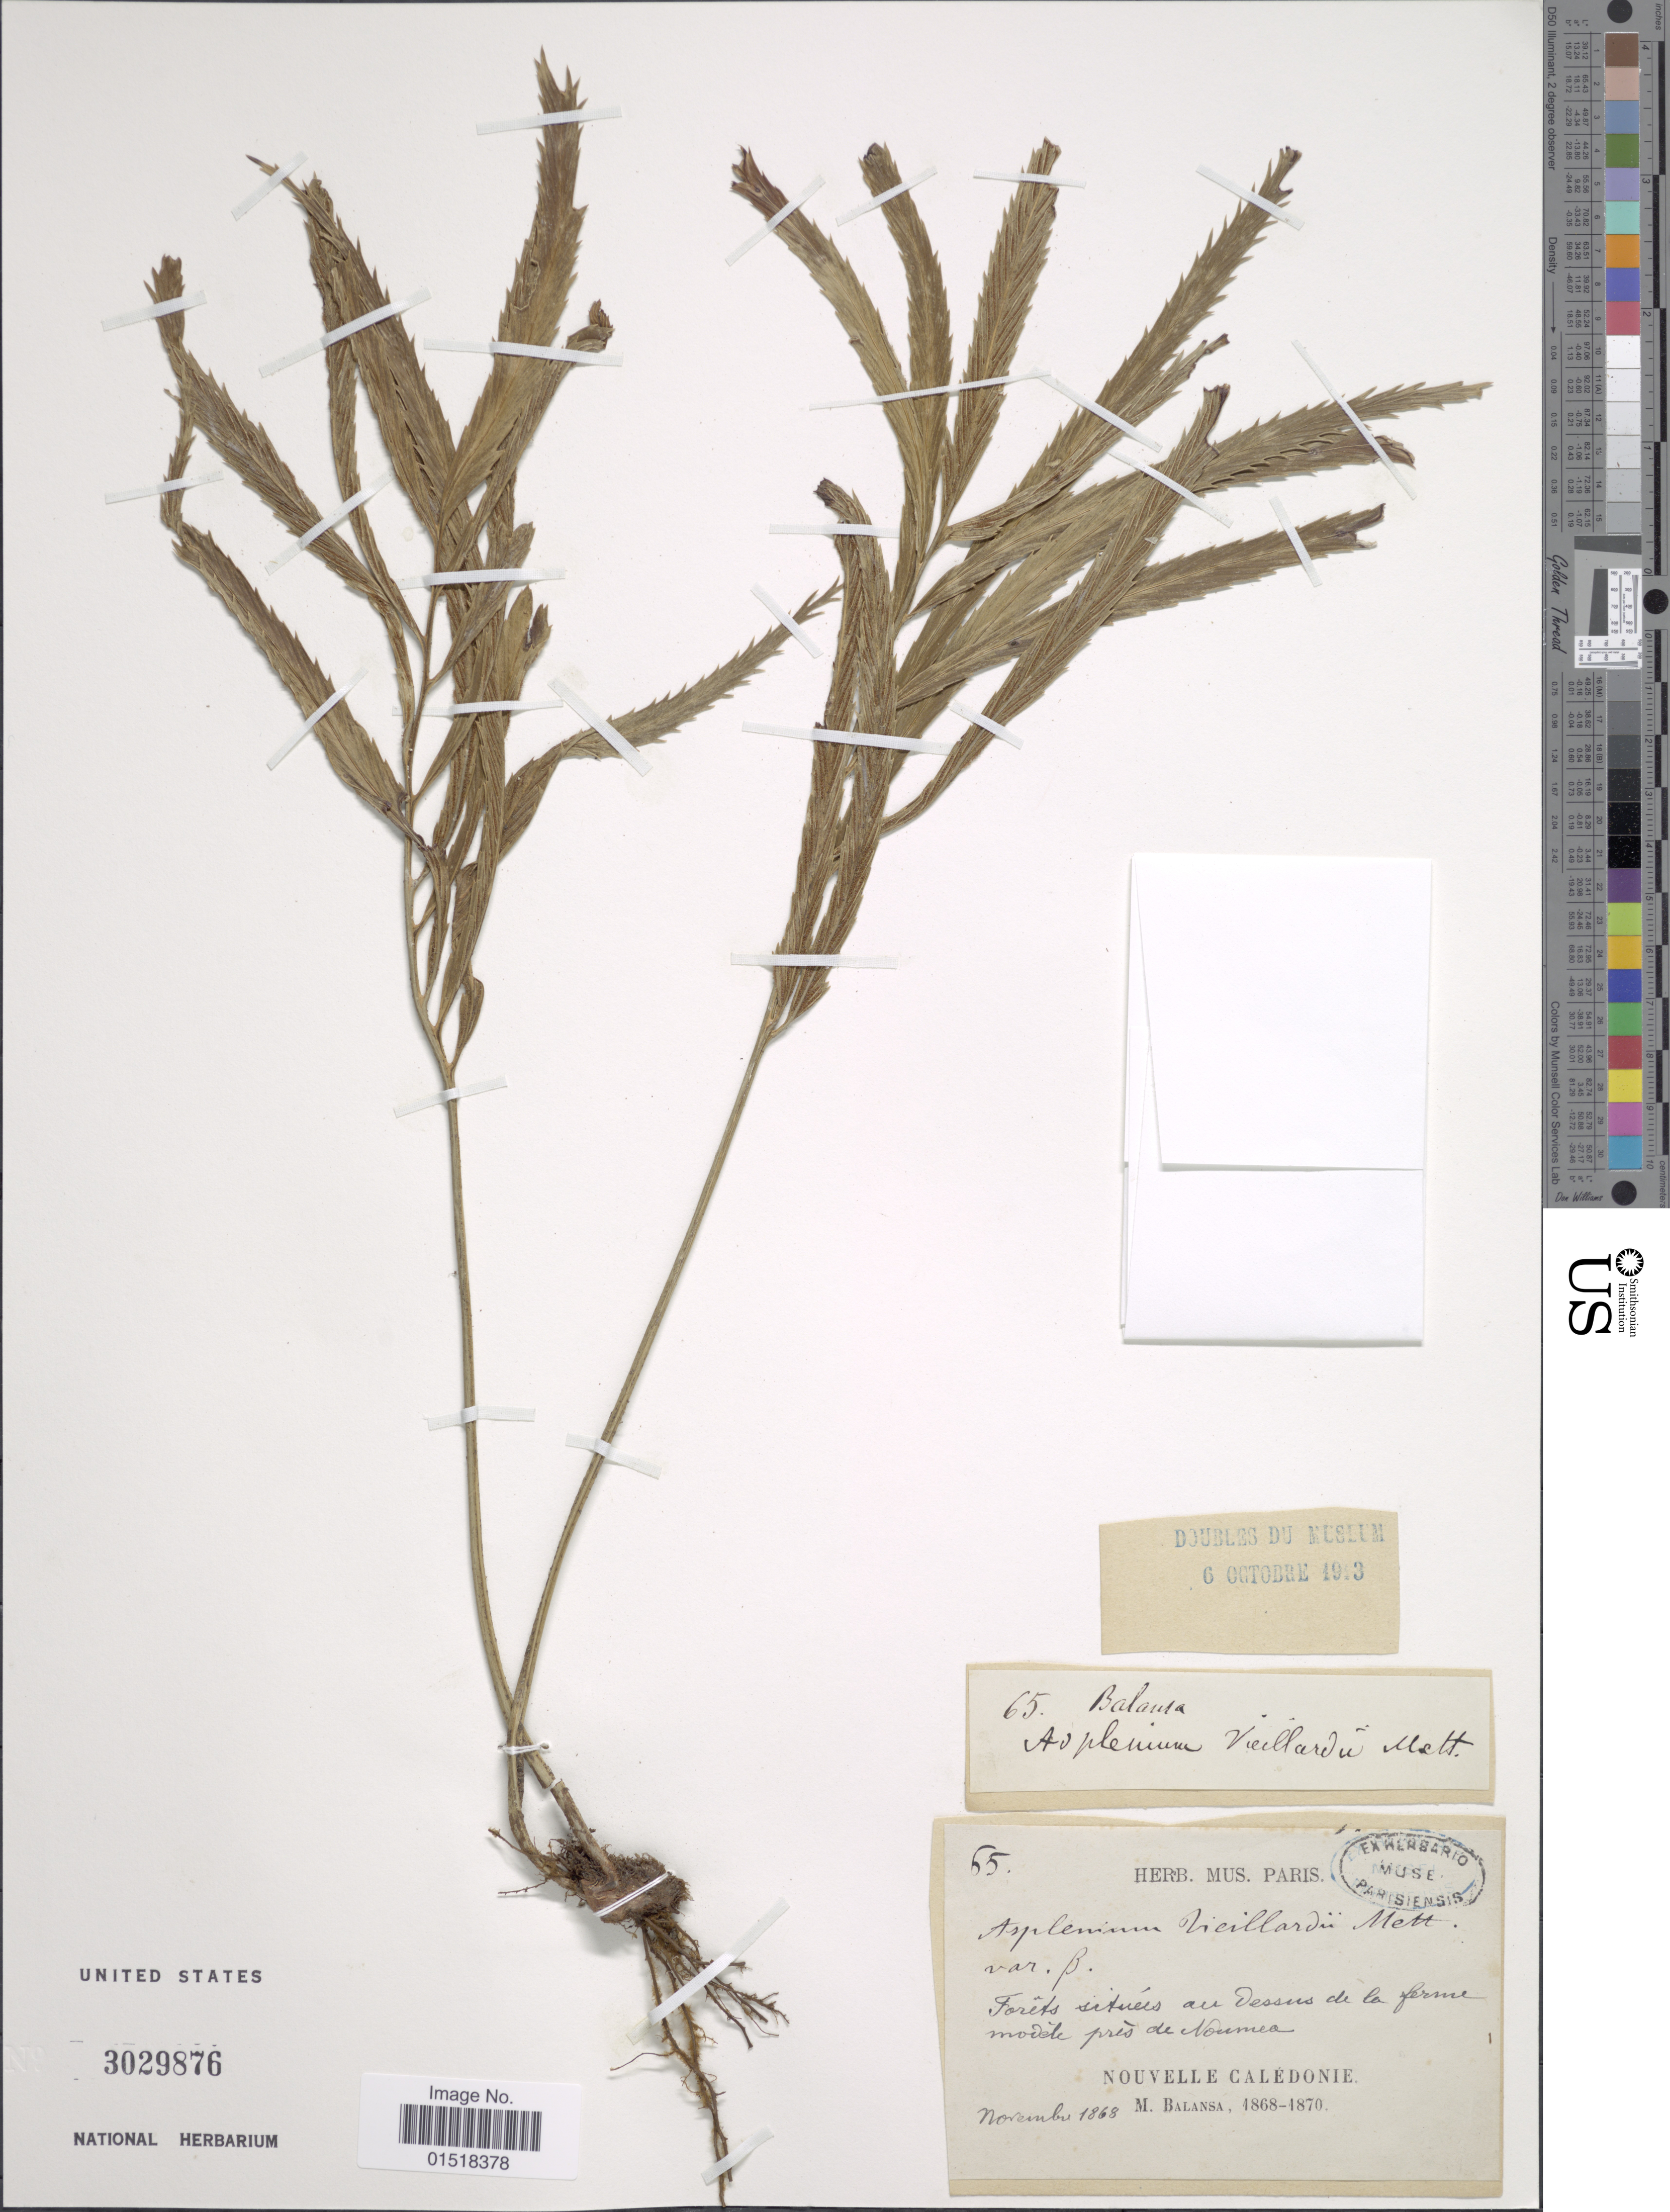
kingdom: Plantae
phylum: Tracheophyta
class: Polypodiopsida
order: Polypodiales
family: Aspleniaceae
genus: Asplenium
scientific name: Asplenium vieillardii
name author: Mett.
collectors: B. Balansa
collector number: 65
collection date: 1868-11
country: New Caledonia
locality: Forêts situeis au dessus de la ferme modile près de Noumea. [interpreted]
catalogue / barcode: US 3029876